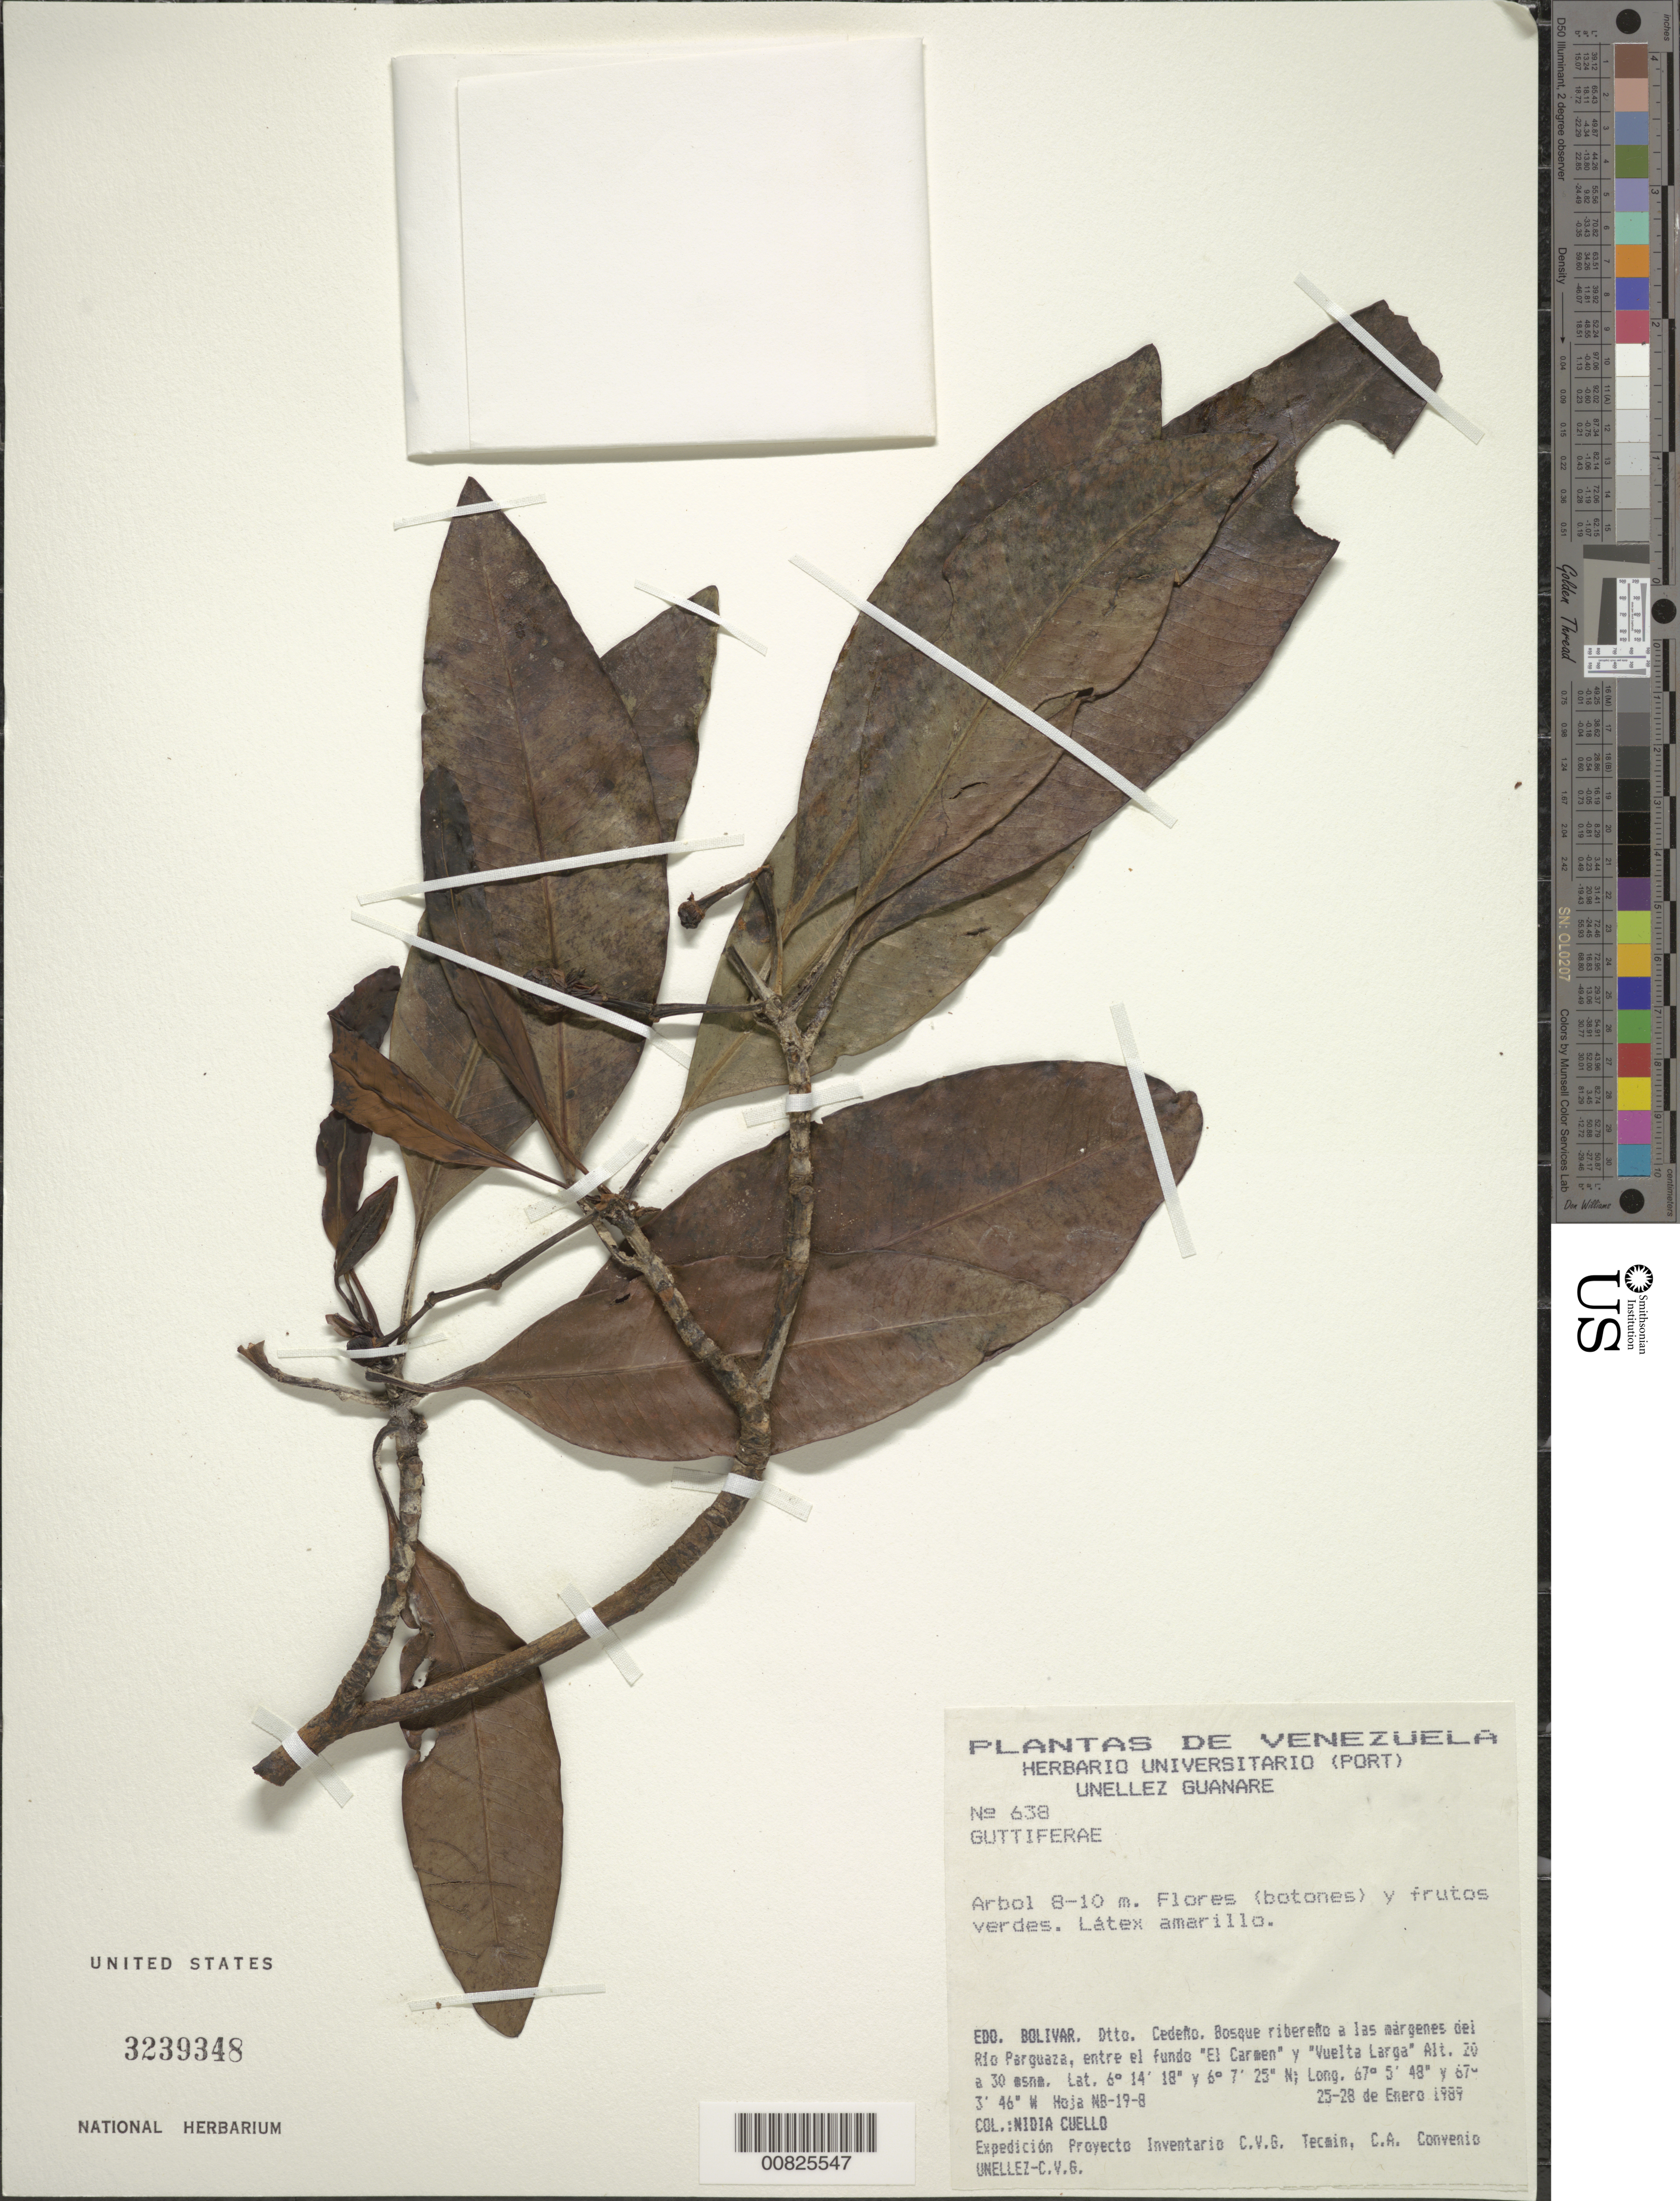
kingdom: Plantae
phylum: Tracheophyta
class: Magnoliopsida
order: Malpighiales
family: Clusiaceae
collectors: N. L. Cuello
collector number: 638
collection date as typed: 25-Jan-89 to 28-Jan-89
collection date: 1989-01-25/1989-01-28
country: Venezuela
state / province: Bolívar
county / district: Cedeño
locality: Rio Parguaza, entre el fundo 'El Carmen' y 'Vuelta Larga'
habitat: Riverine forest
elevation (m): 20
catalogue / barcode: US 3239348